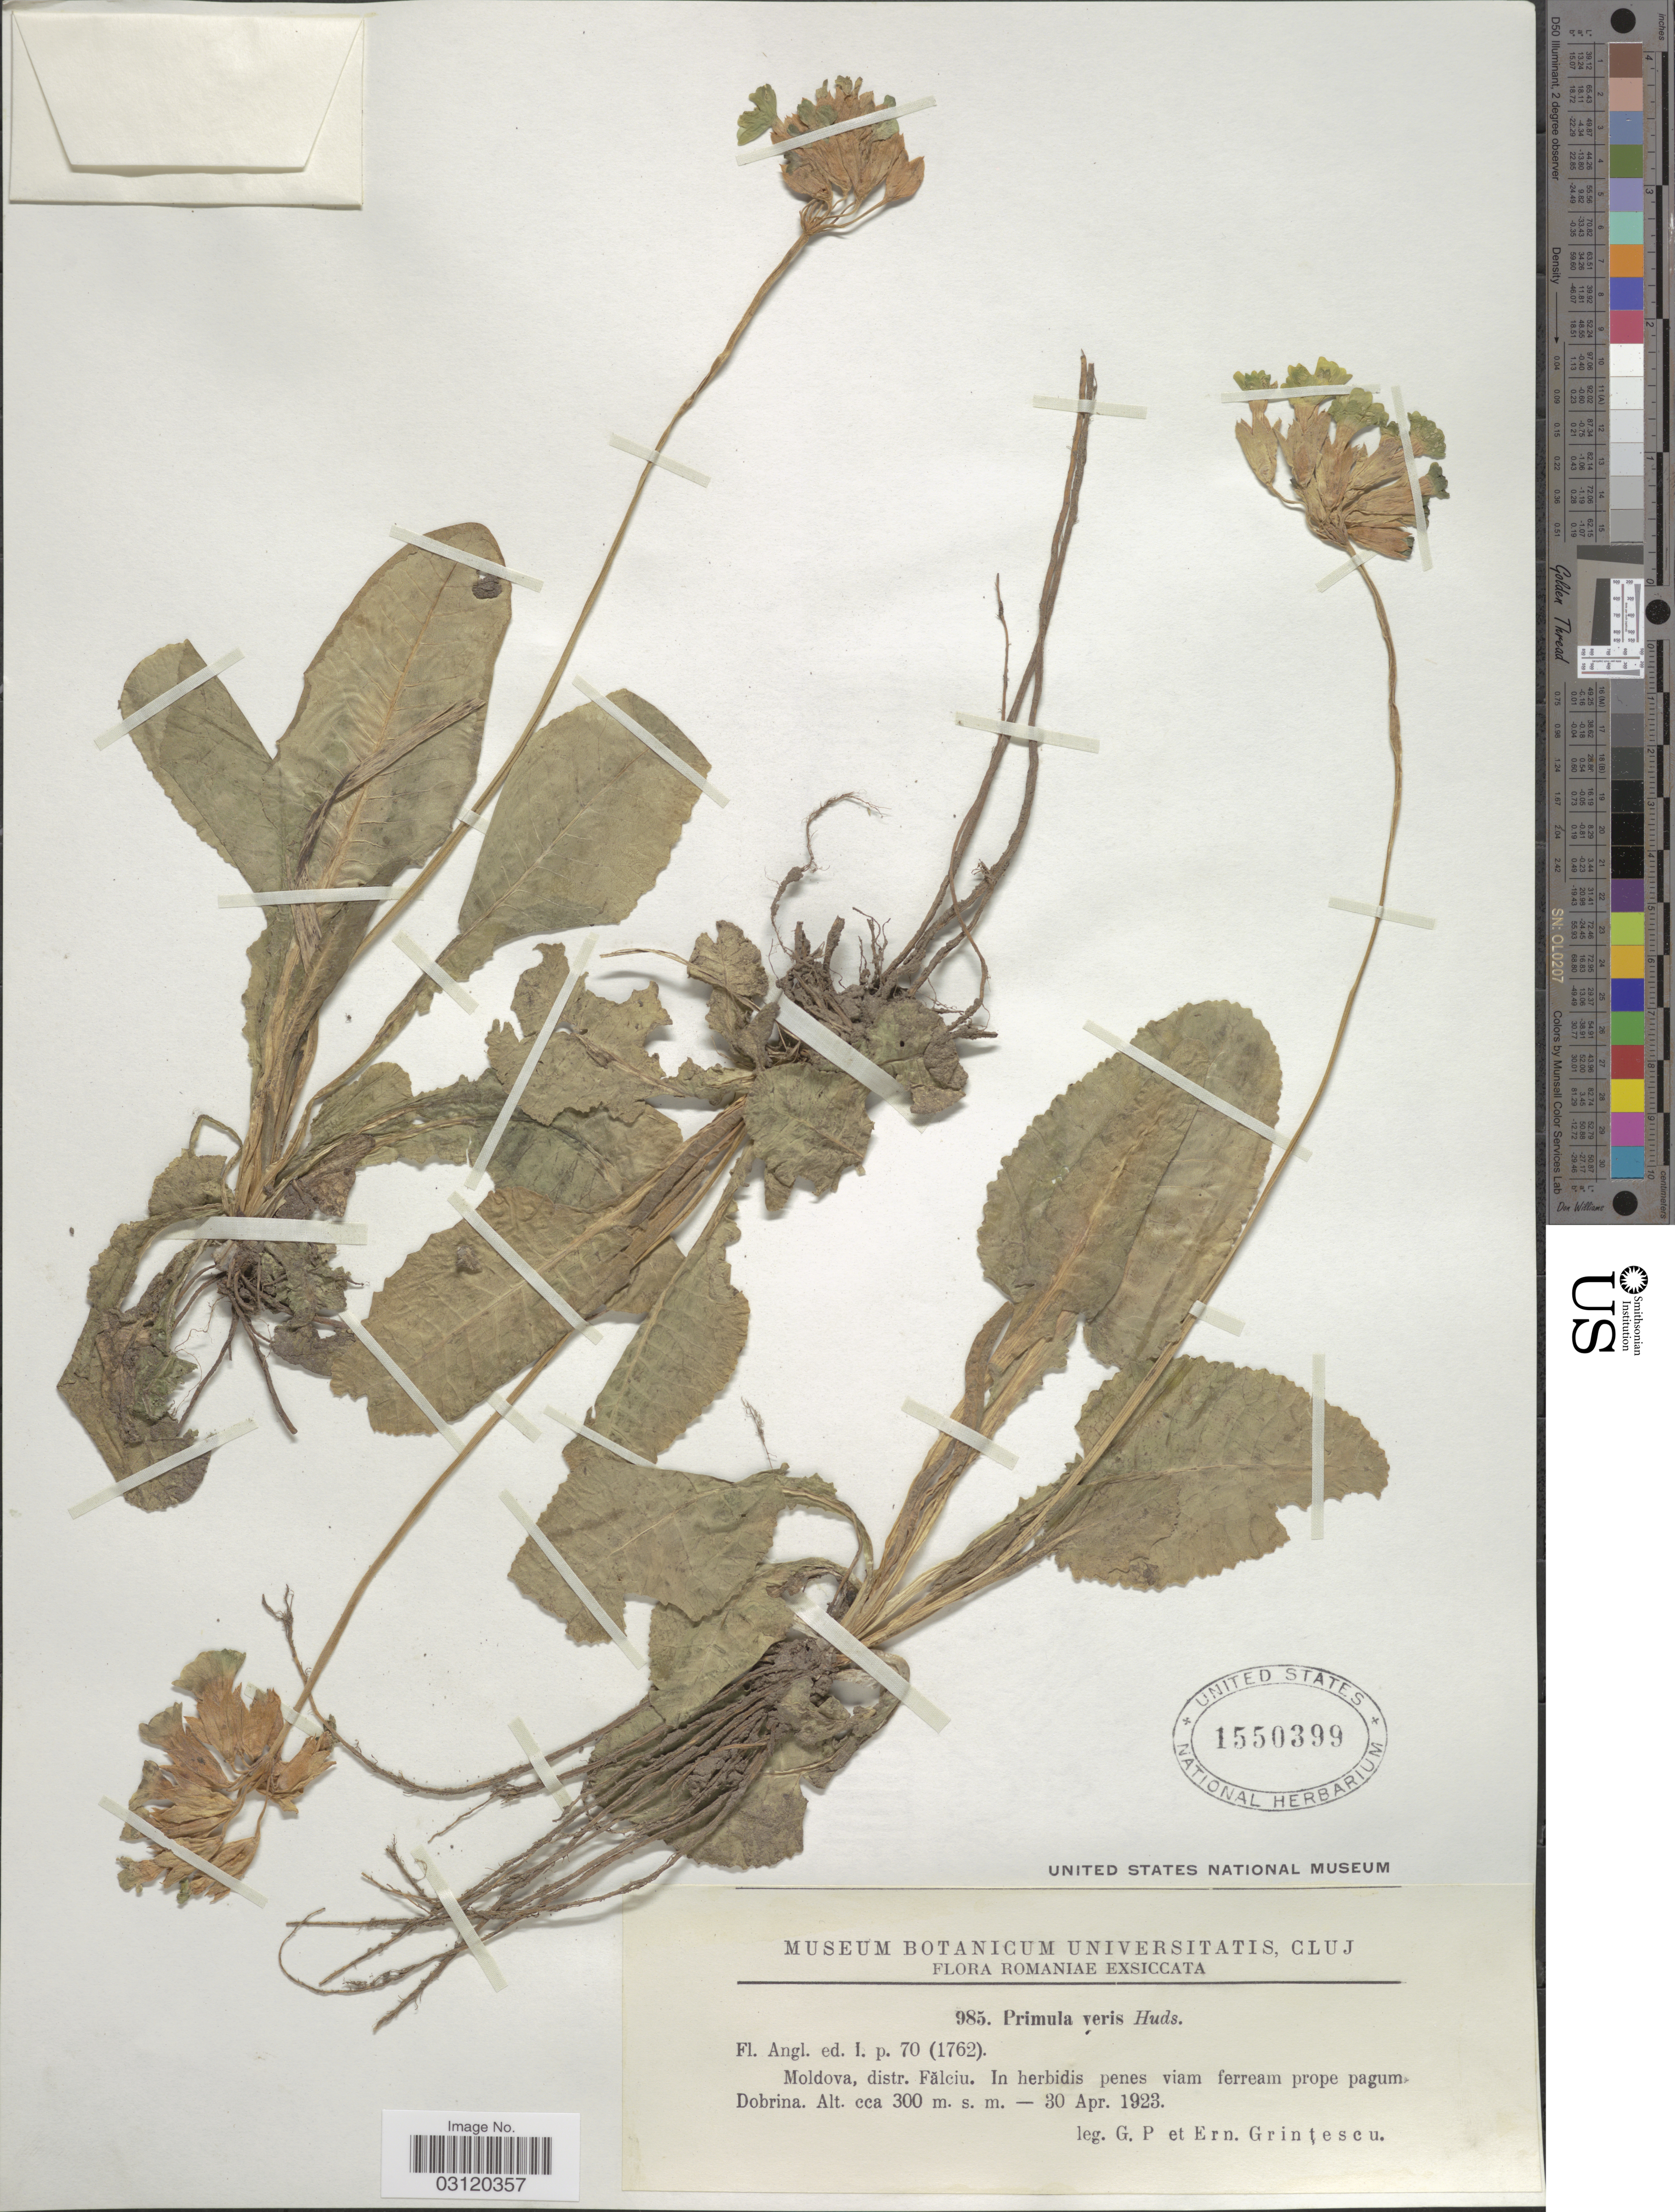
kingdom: Plantae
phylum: Tracheophyta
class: Magnoliopsida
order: Ericales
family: Primulaceae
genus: Primula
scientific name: Primula veris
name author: L.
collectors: G. Grintescu & E. Grintescu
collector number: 985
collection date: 1923-04-30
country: Romania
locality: Moldova, distr. Falciu. In herbidis penes viam ferream prope pagum Dobrina.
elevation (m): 300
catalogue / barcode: US 1550399